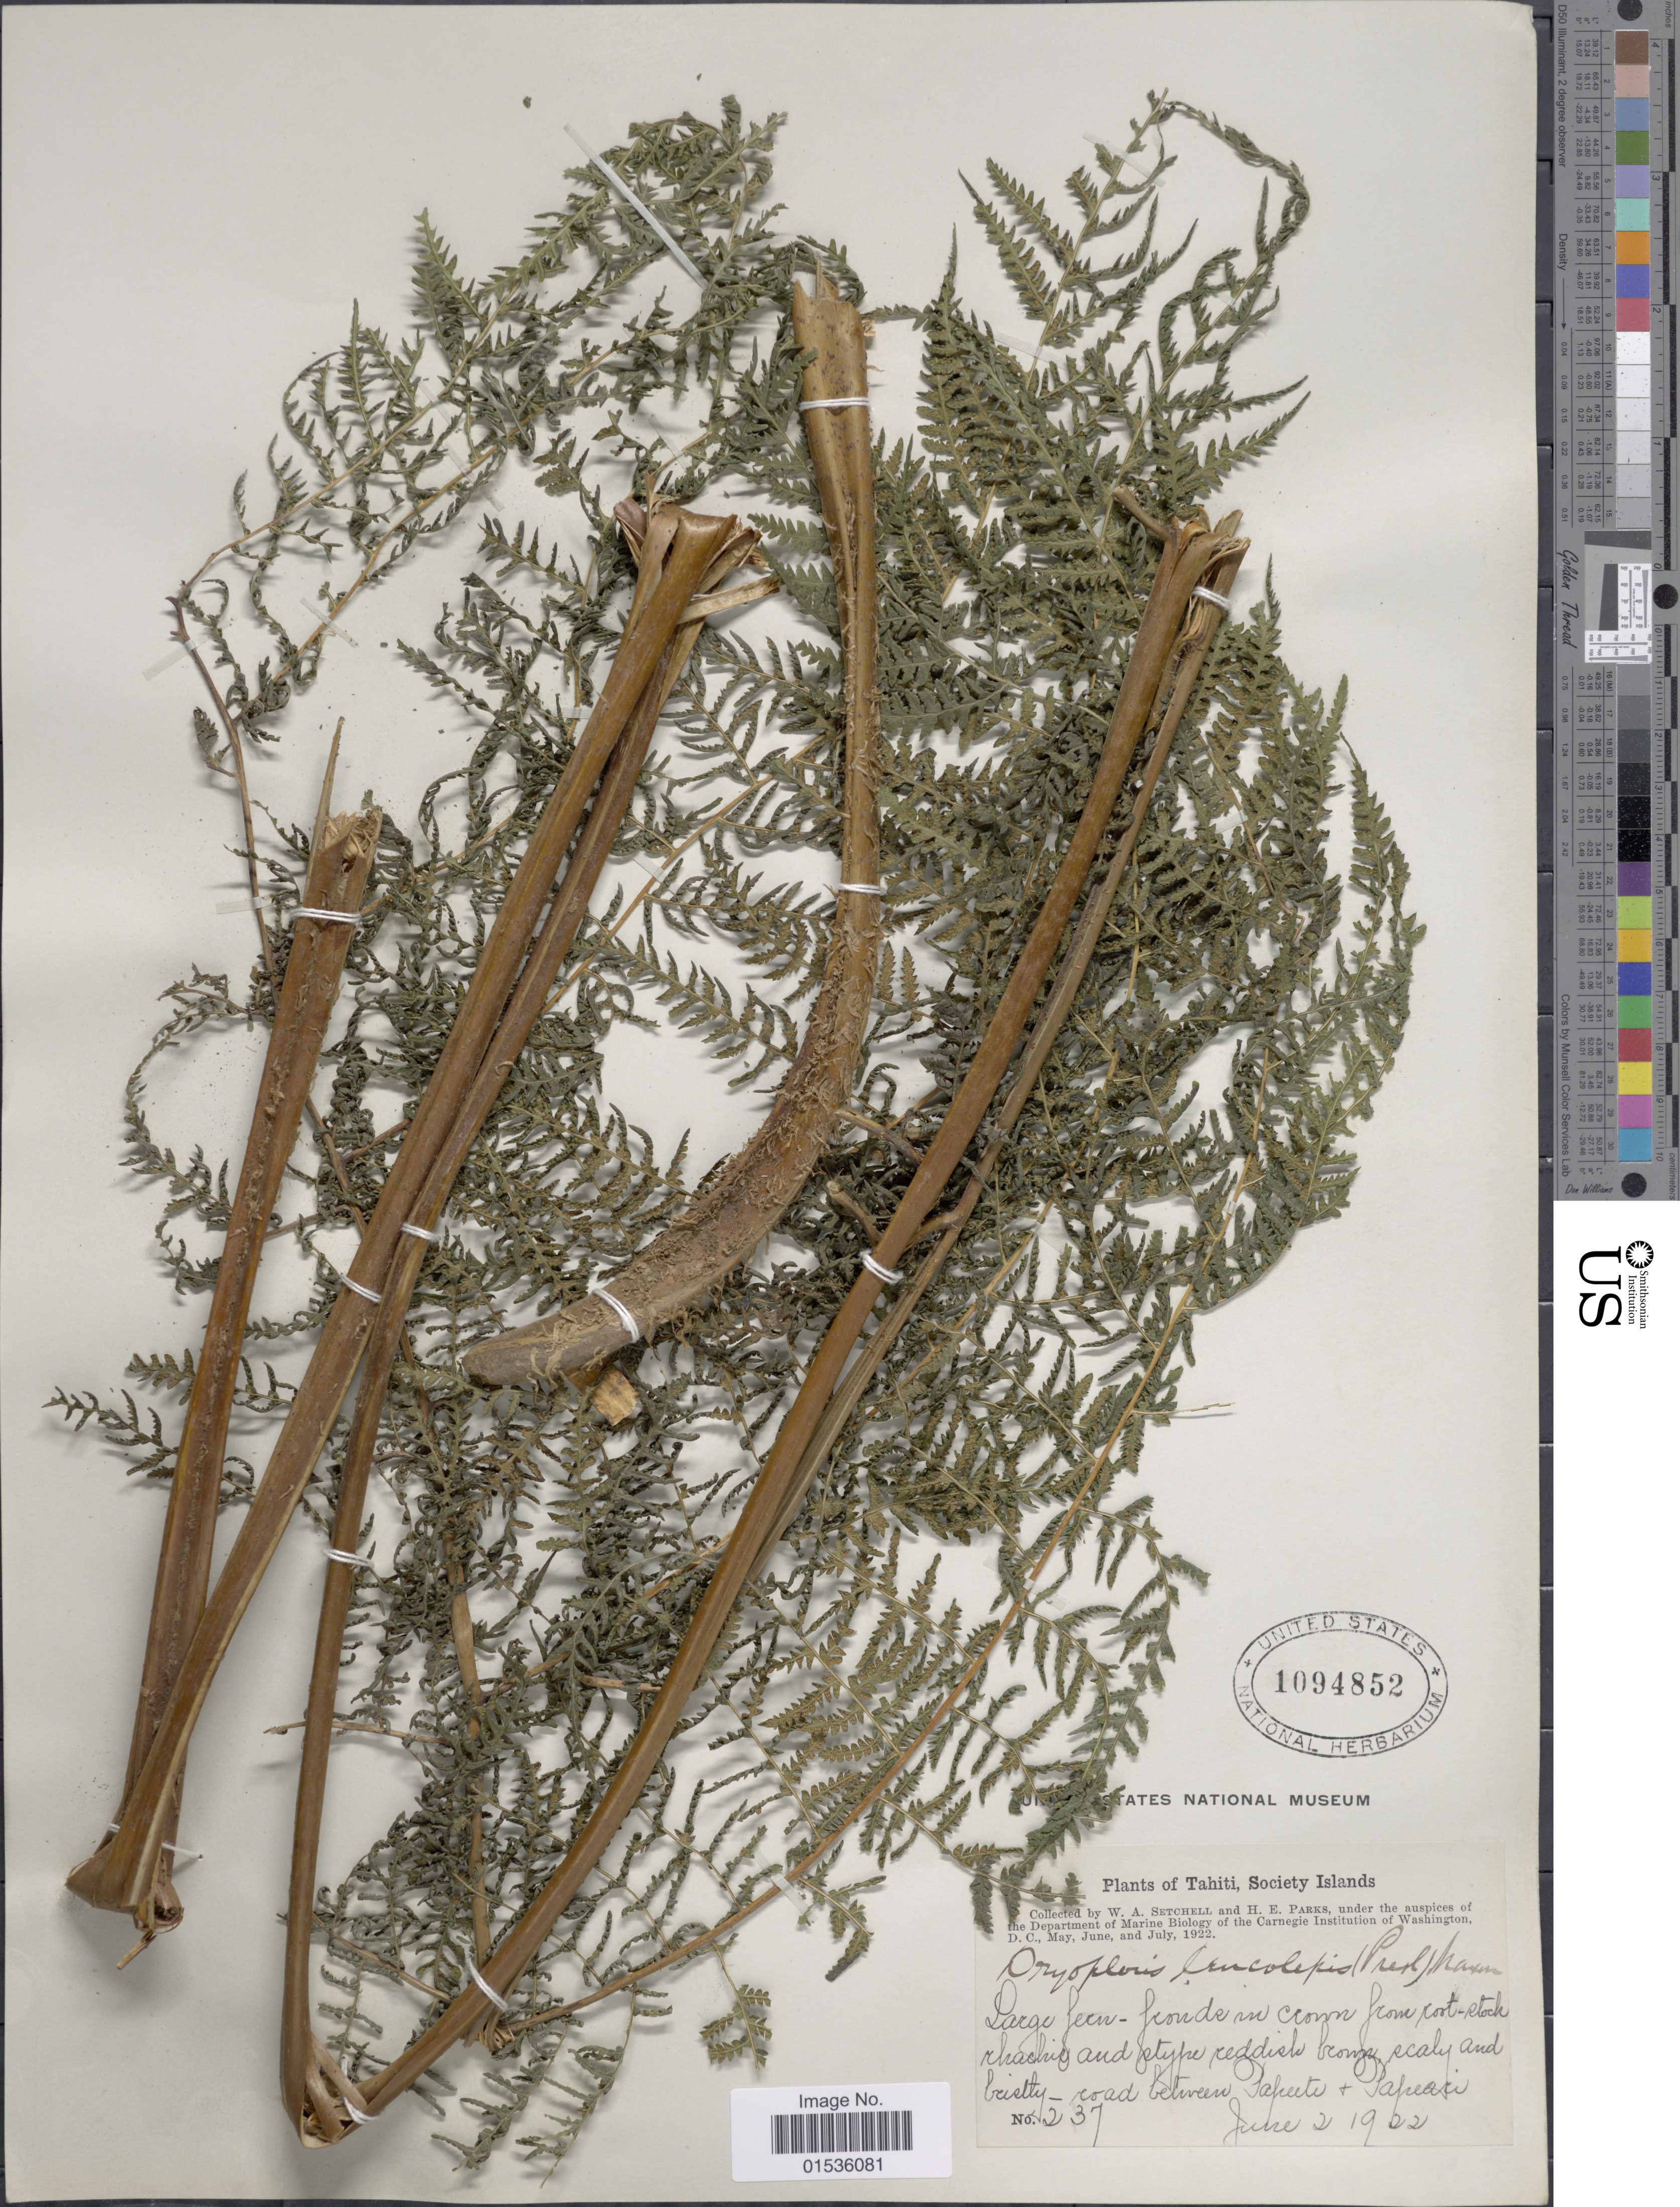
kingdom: Plantae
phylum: Tracheophyta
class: Polypodiopsida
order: Polypodiales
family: Thelypteridaceae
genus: Macrothelypteris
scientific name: Macrothelypteris polypodioides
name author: (Hook.) Holttum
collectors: W. Setchell & H. E. Parks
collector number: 537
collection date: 1922-06-02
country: French Polynesia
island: Tahiti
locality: Tahiti, Society Islands, Road between Papeete+Papeari. [interpreted]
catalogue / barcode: US 1094852